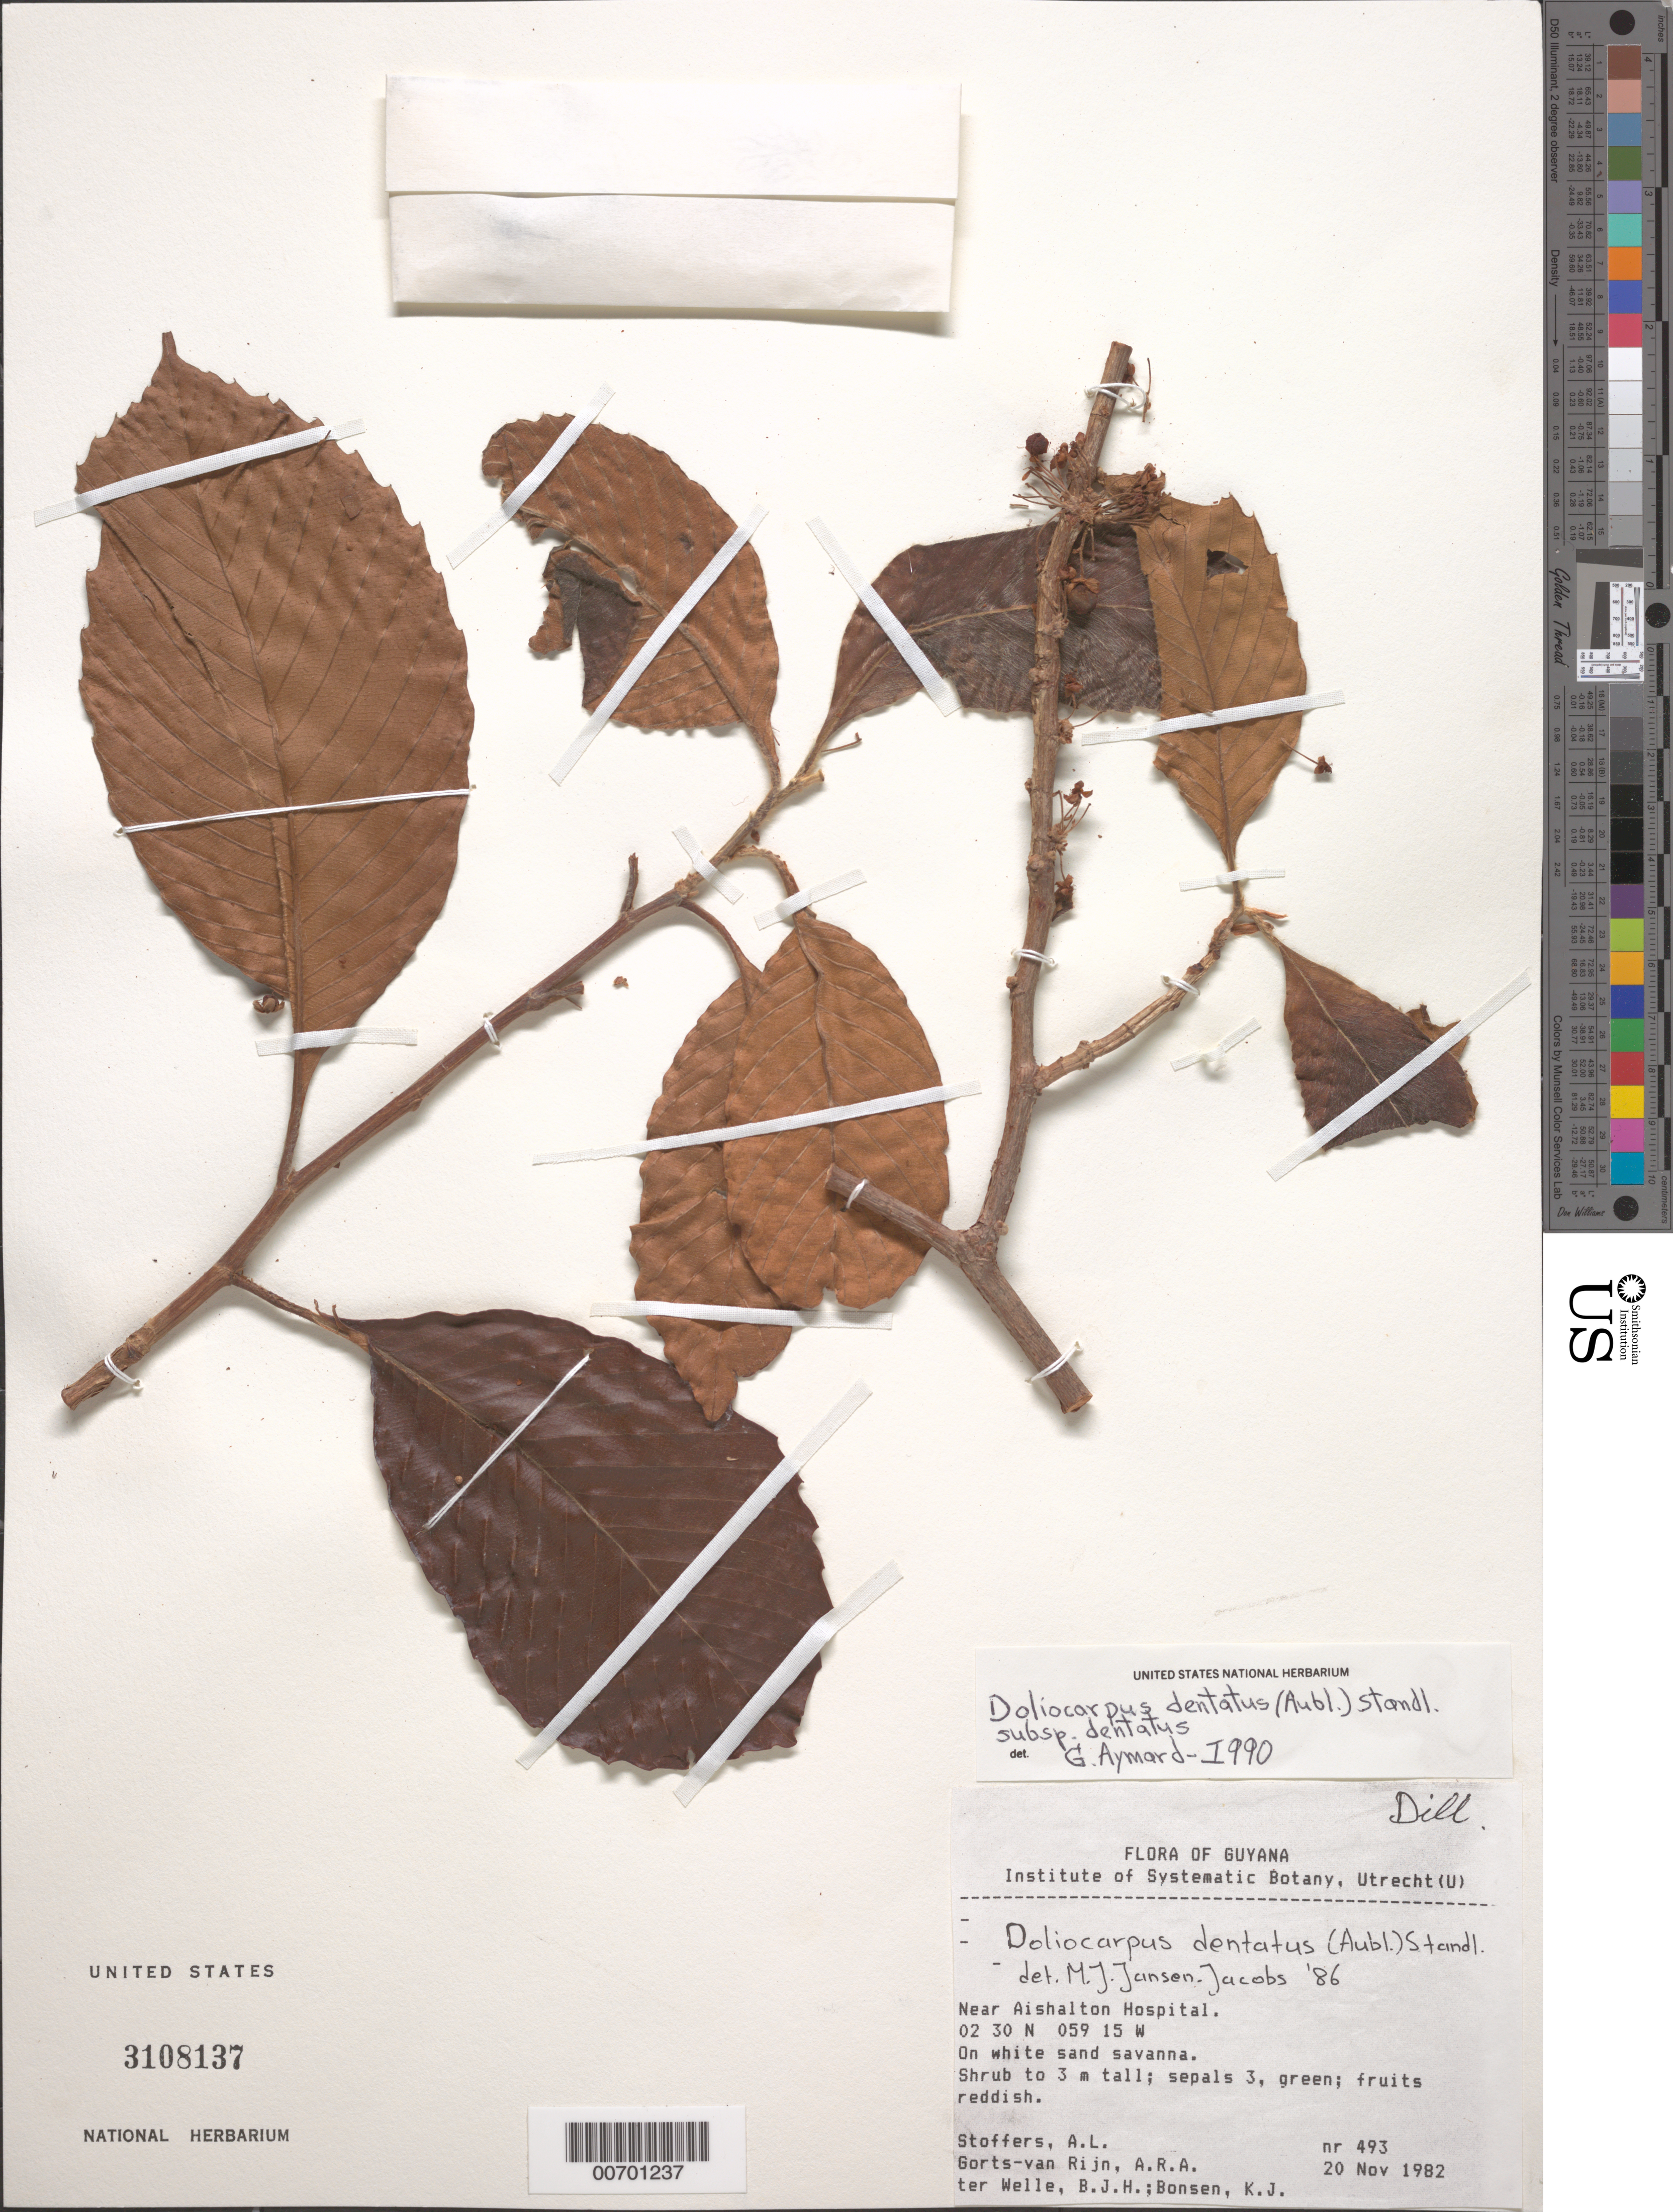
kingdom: Plantae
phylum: Tracheophyta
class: Magnoliopsida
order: Dilleniales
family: Dilleniaceae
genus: Doliocarpus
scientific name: Doliocarpus dentatus subsp. dentatus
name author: (Aubl.) Standl.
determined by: Aymard C., G. A., (PORT), Univ. Nac. Exp. de los Llanos Ezequiel Zamora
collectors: A. Stoffers, A. .R. A. Görts-van Rijn, B. Welle & K. Bonsen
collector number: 493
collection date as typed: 20-Nov-82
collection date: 1982-11-20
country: Guyana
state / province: U. Takutu-U. Essequibo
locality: Aishalton Hospital, vic.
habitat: White sand savanna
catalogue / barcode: US 3108137